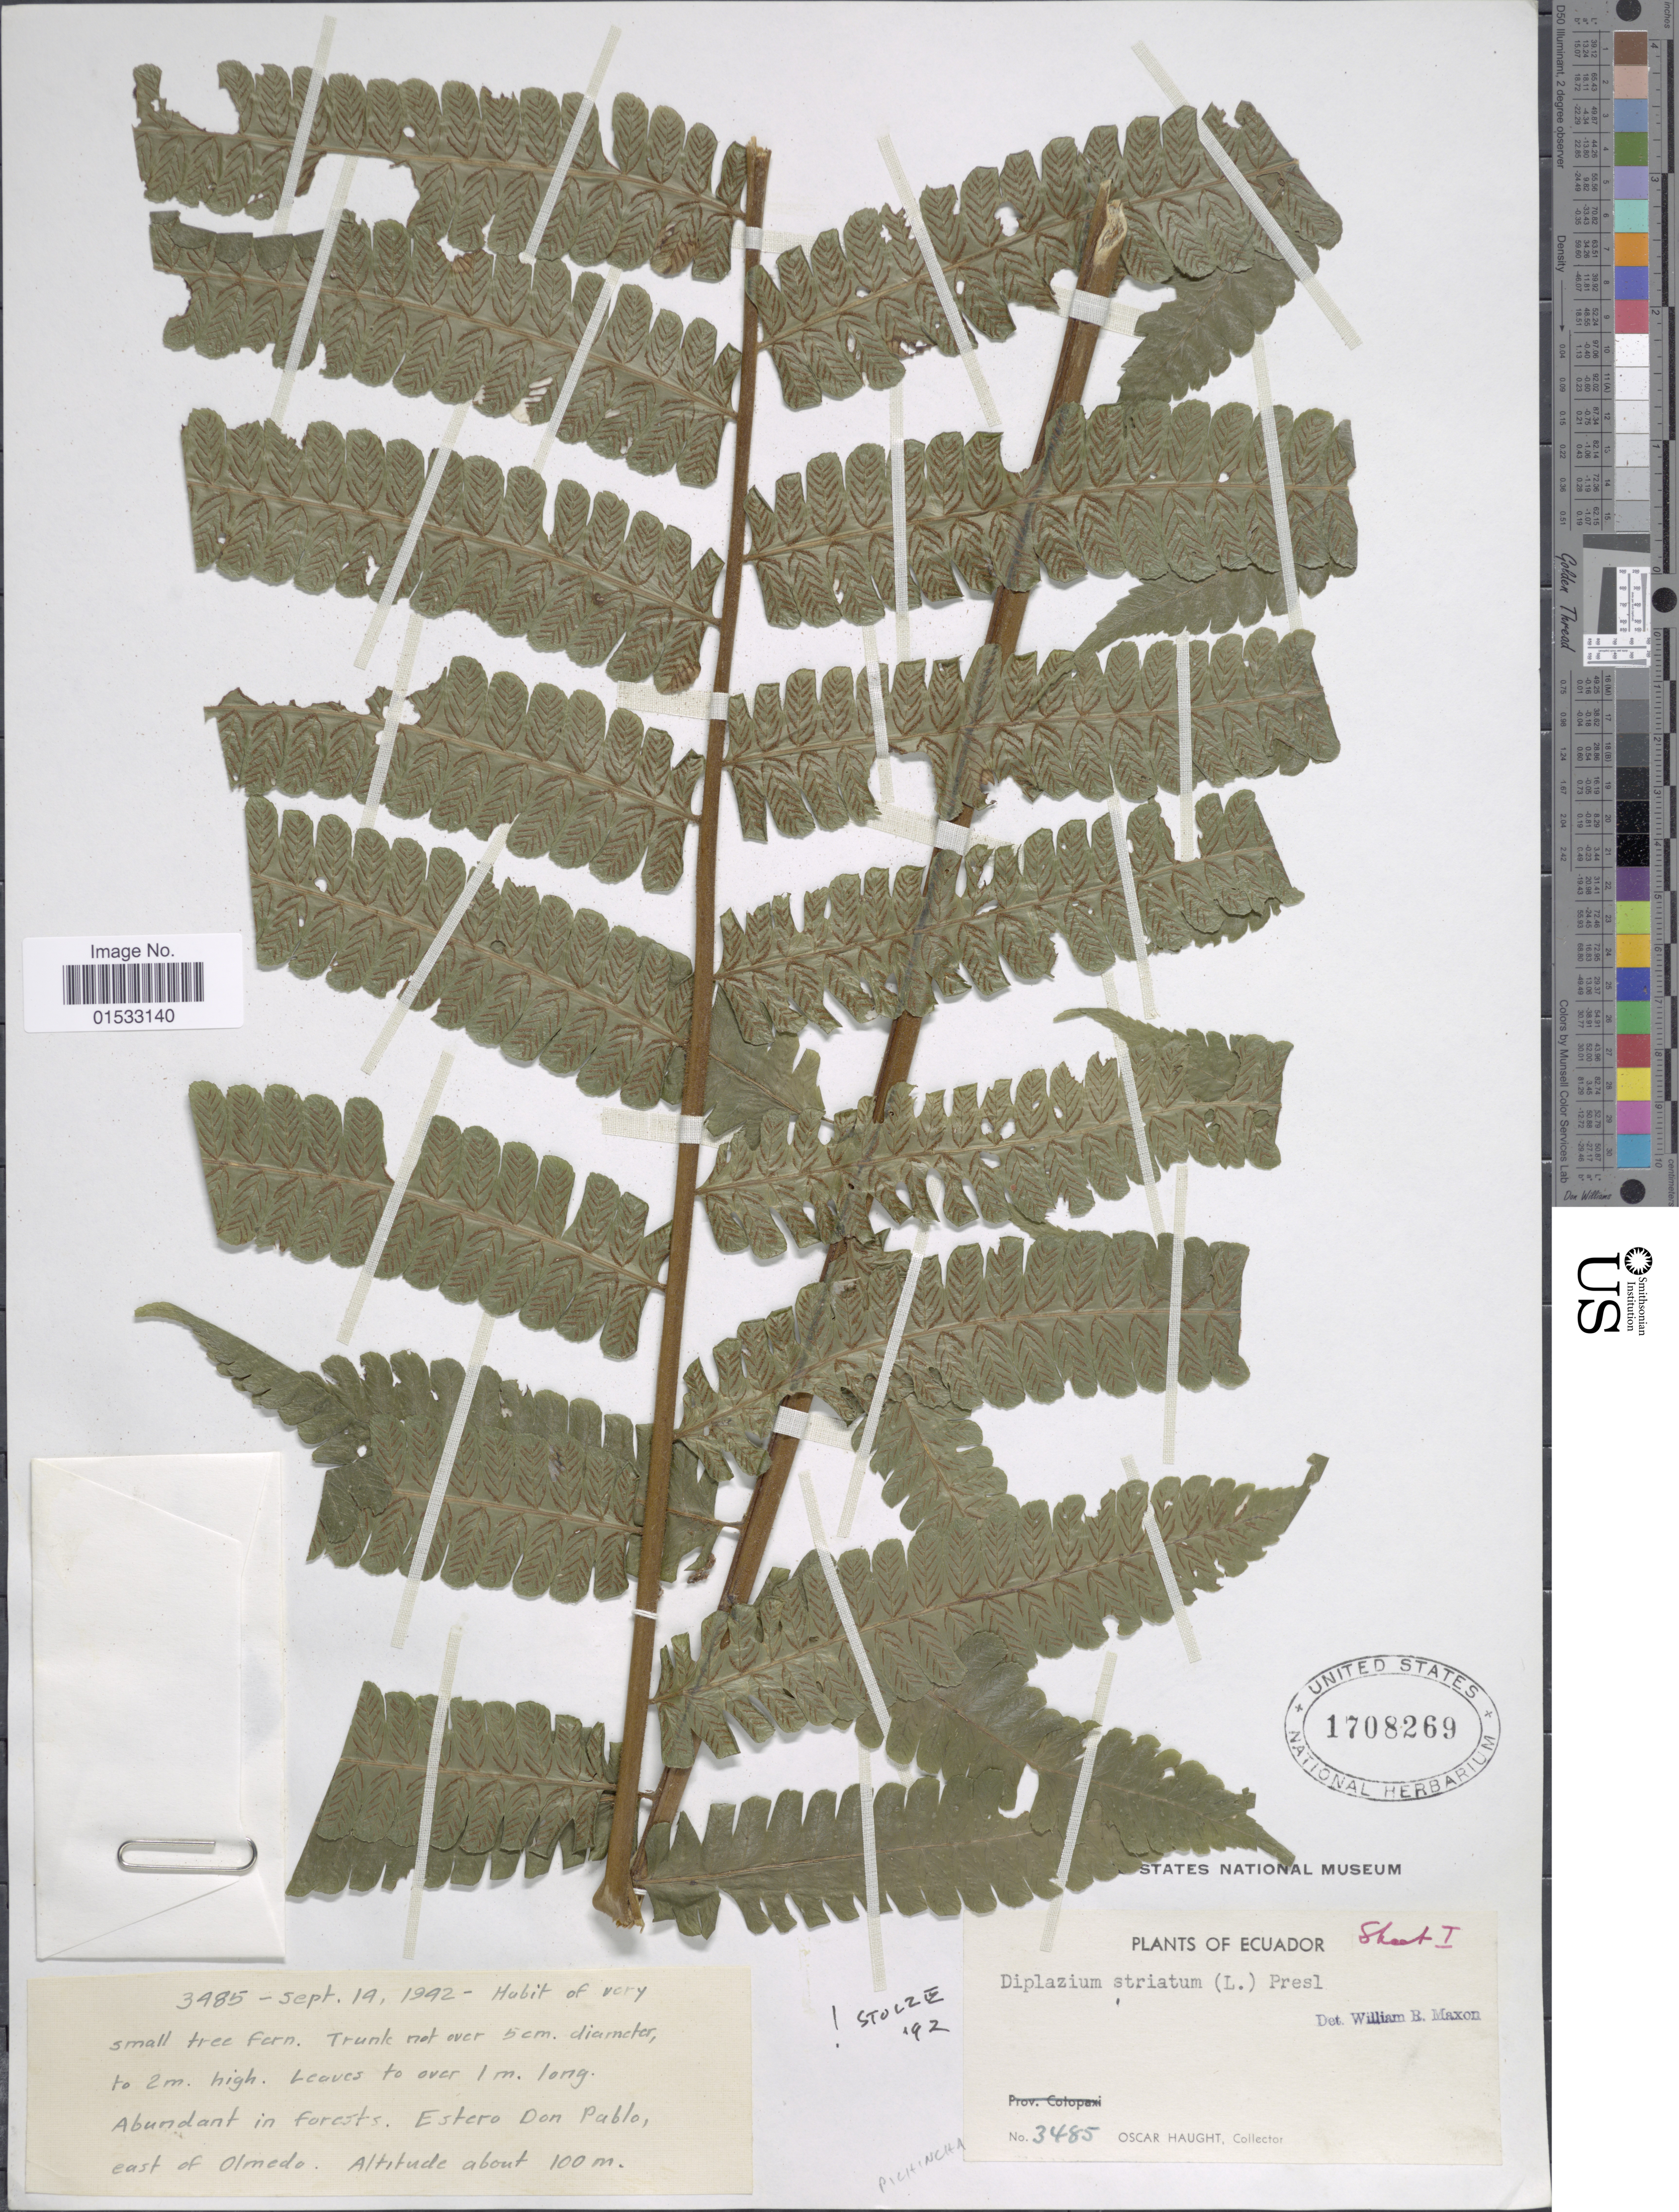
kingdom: Plantae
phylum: Tracheophyta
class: Polypodiopsida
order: Polypodiales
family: Athyriaceae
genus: Diplazium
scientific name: Diplazium striatum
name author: (L.) C. Presl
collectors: O. L. Haught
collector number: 3485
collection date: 1992-09-19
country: Ecuador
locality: Estero Don Pablo, east of Olmedo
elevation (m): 100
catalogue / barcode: US 1708269